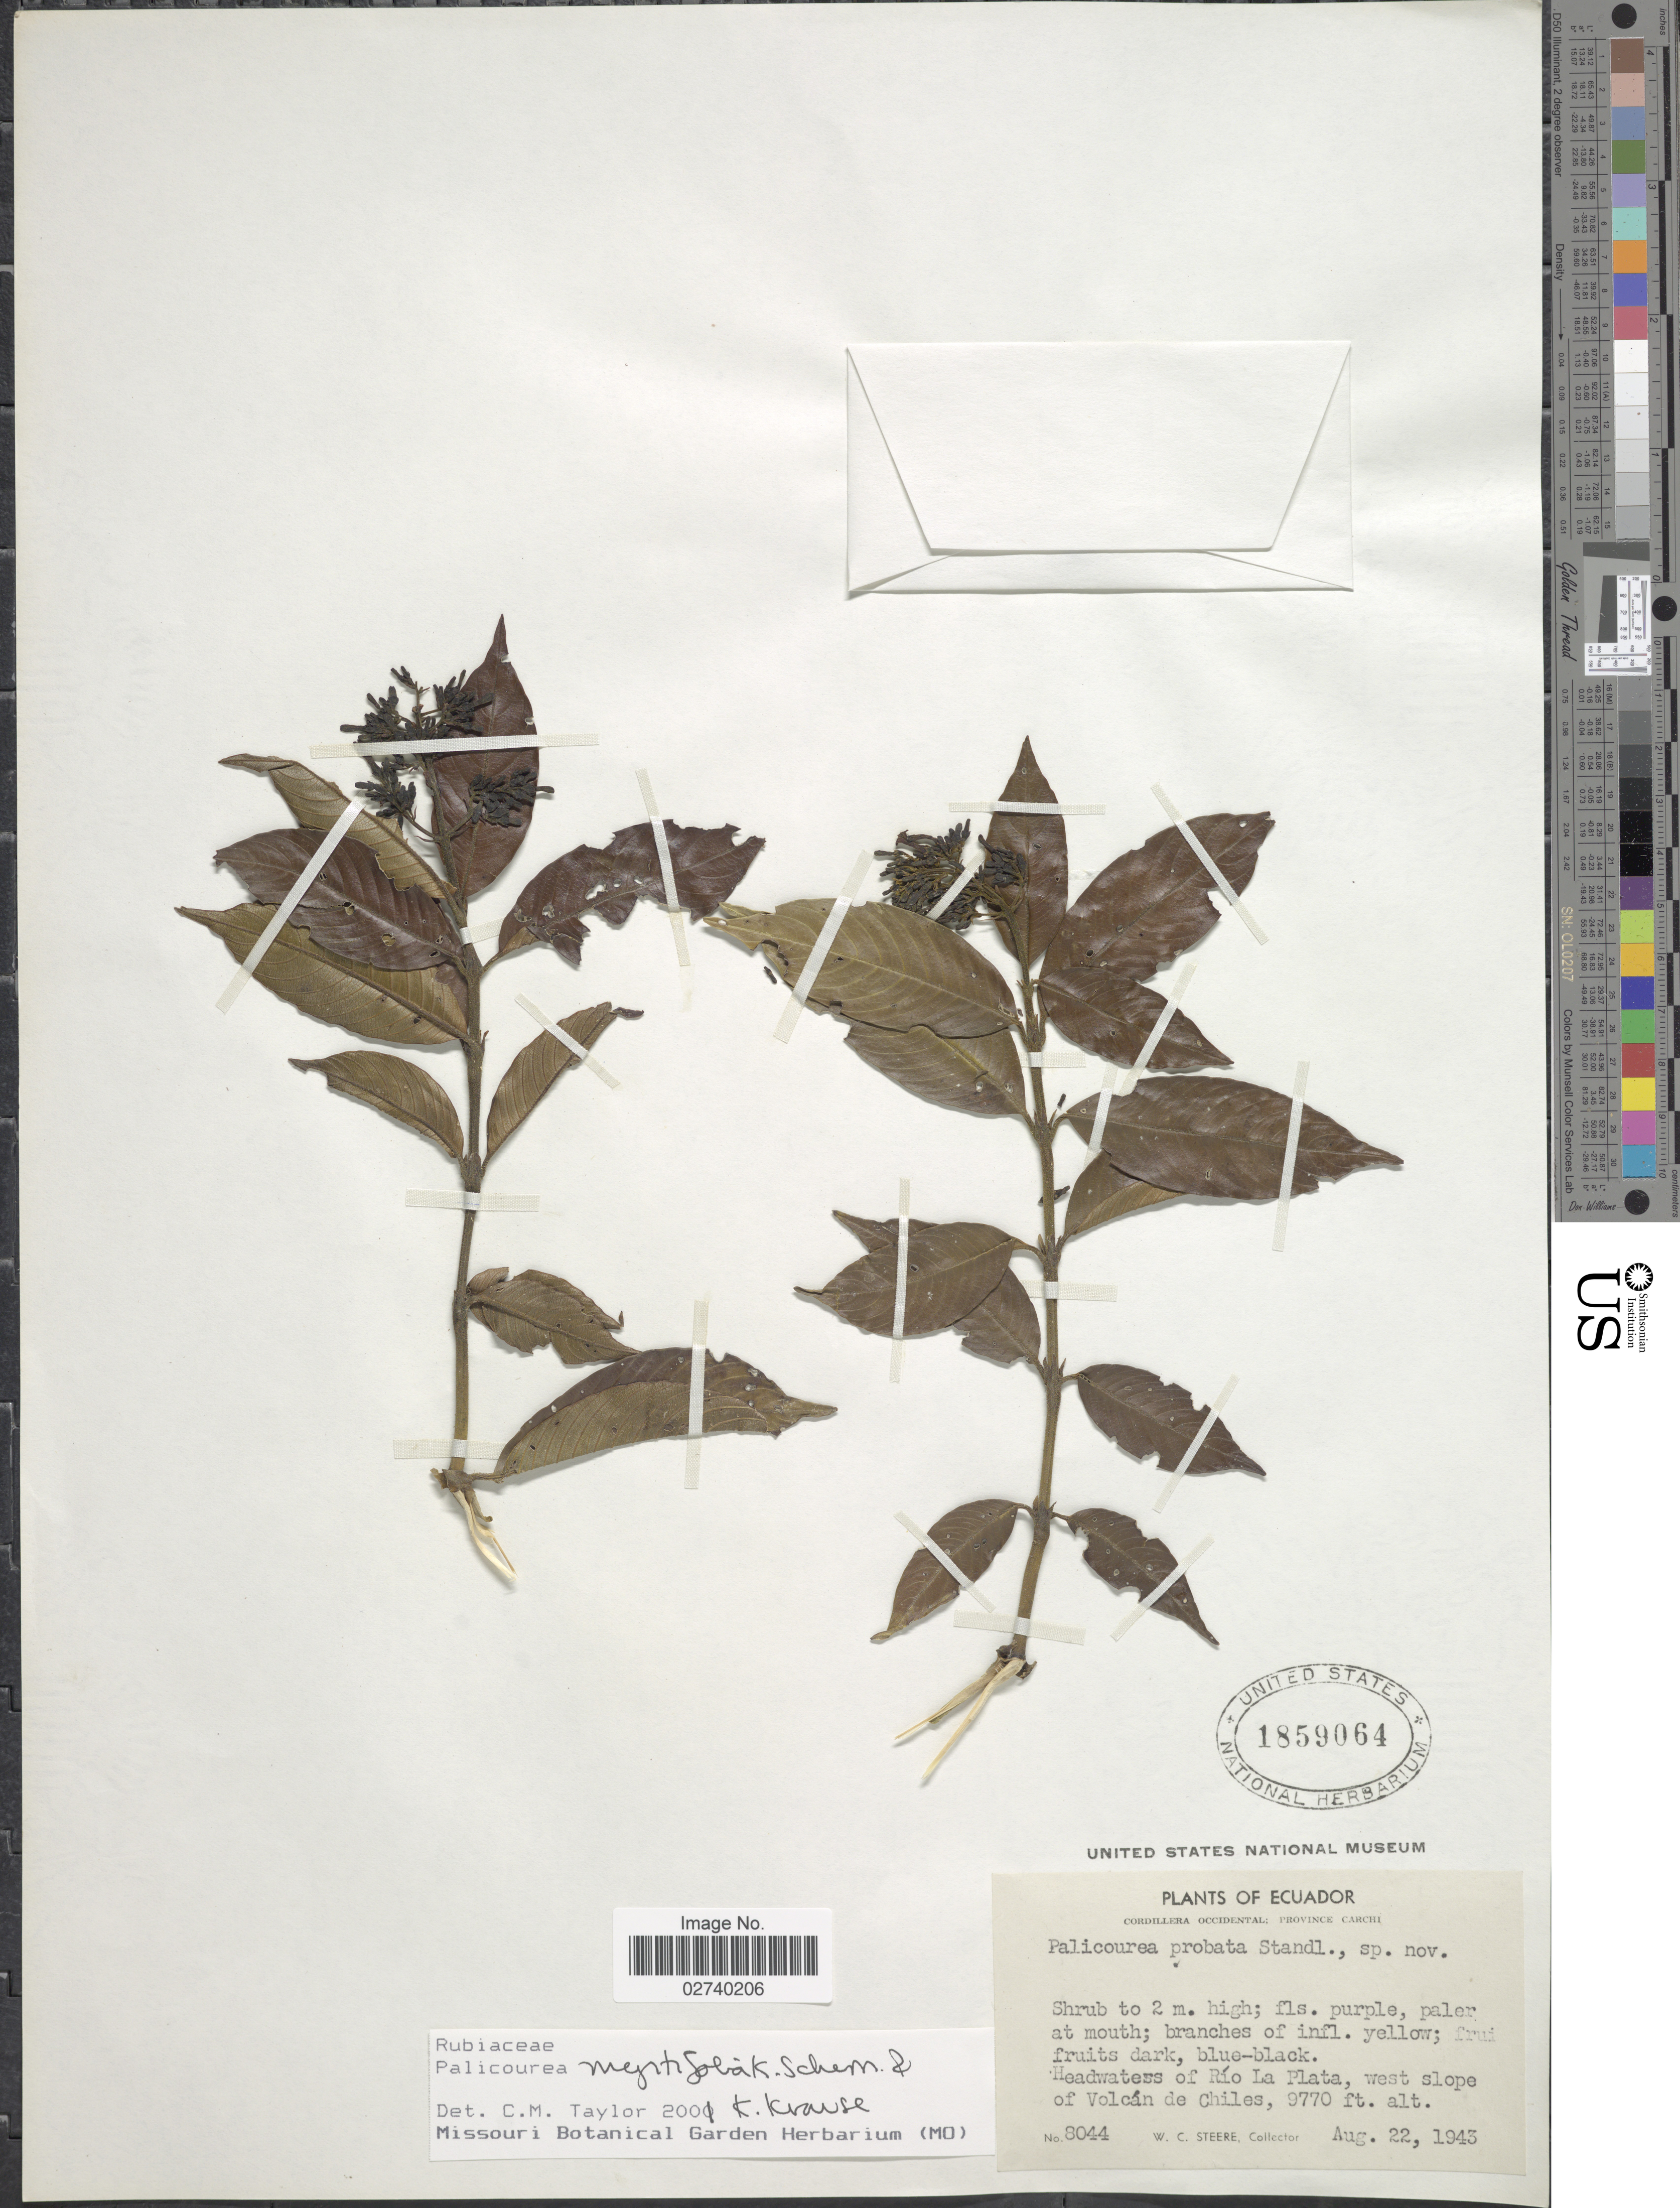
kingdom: Plantae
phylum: Tracheophyta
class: Magnoliopsida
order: Gentianales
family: Rubiaceae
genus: Palicourea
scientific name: Palicourea myrtifolia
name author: K. Schum. & K. Krause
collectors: W. C. Steere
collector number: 8044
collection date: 1943-08-22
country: Ecuador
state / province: Carchi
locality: Cordillera Occidental, at mouth, Headwaters of Rio La Plata, west slope of Volcan de Chiles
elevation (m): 2978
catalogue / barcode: US 1859064